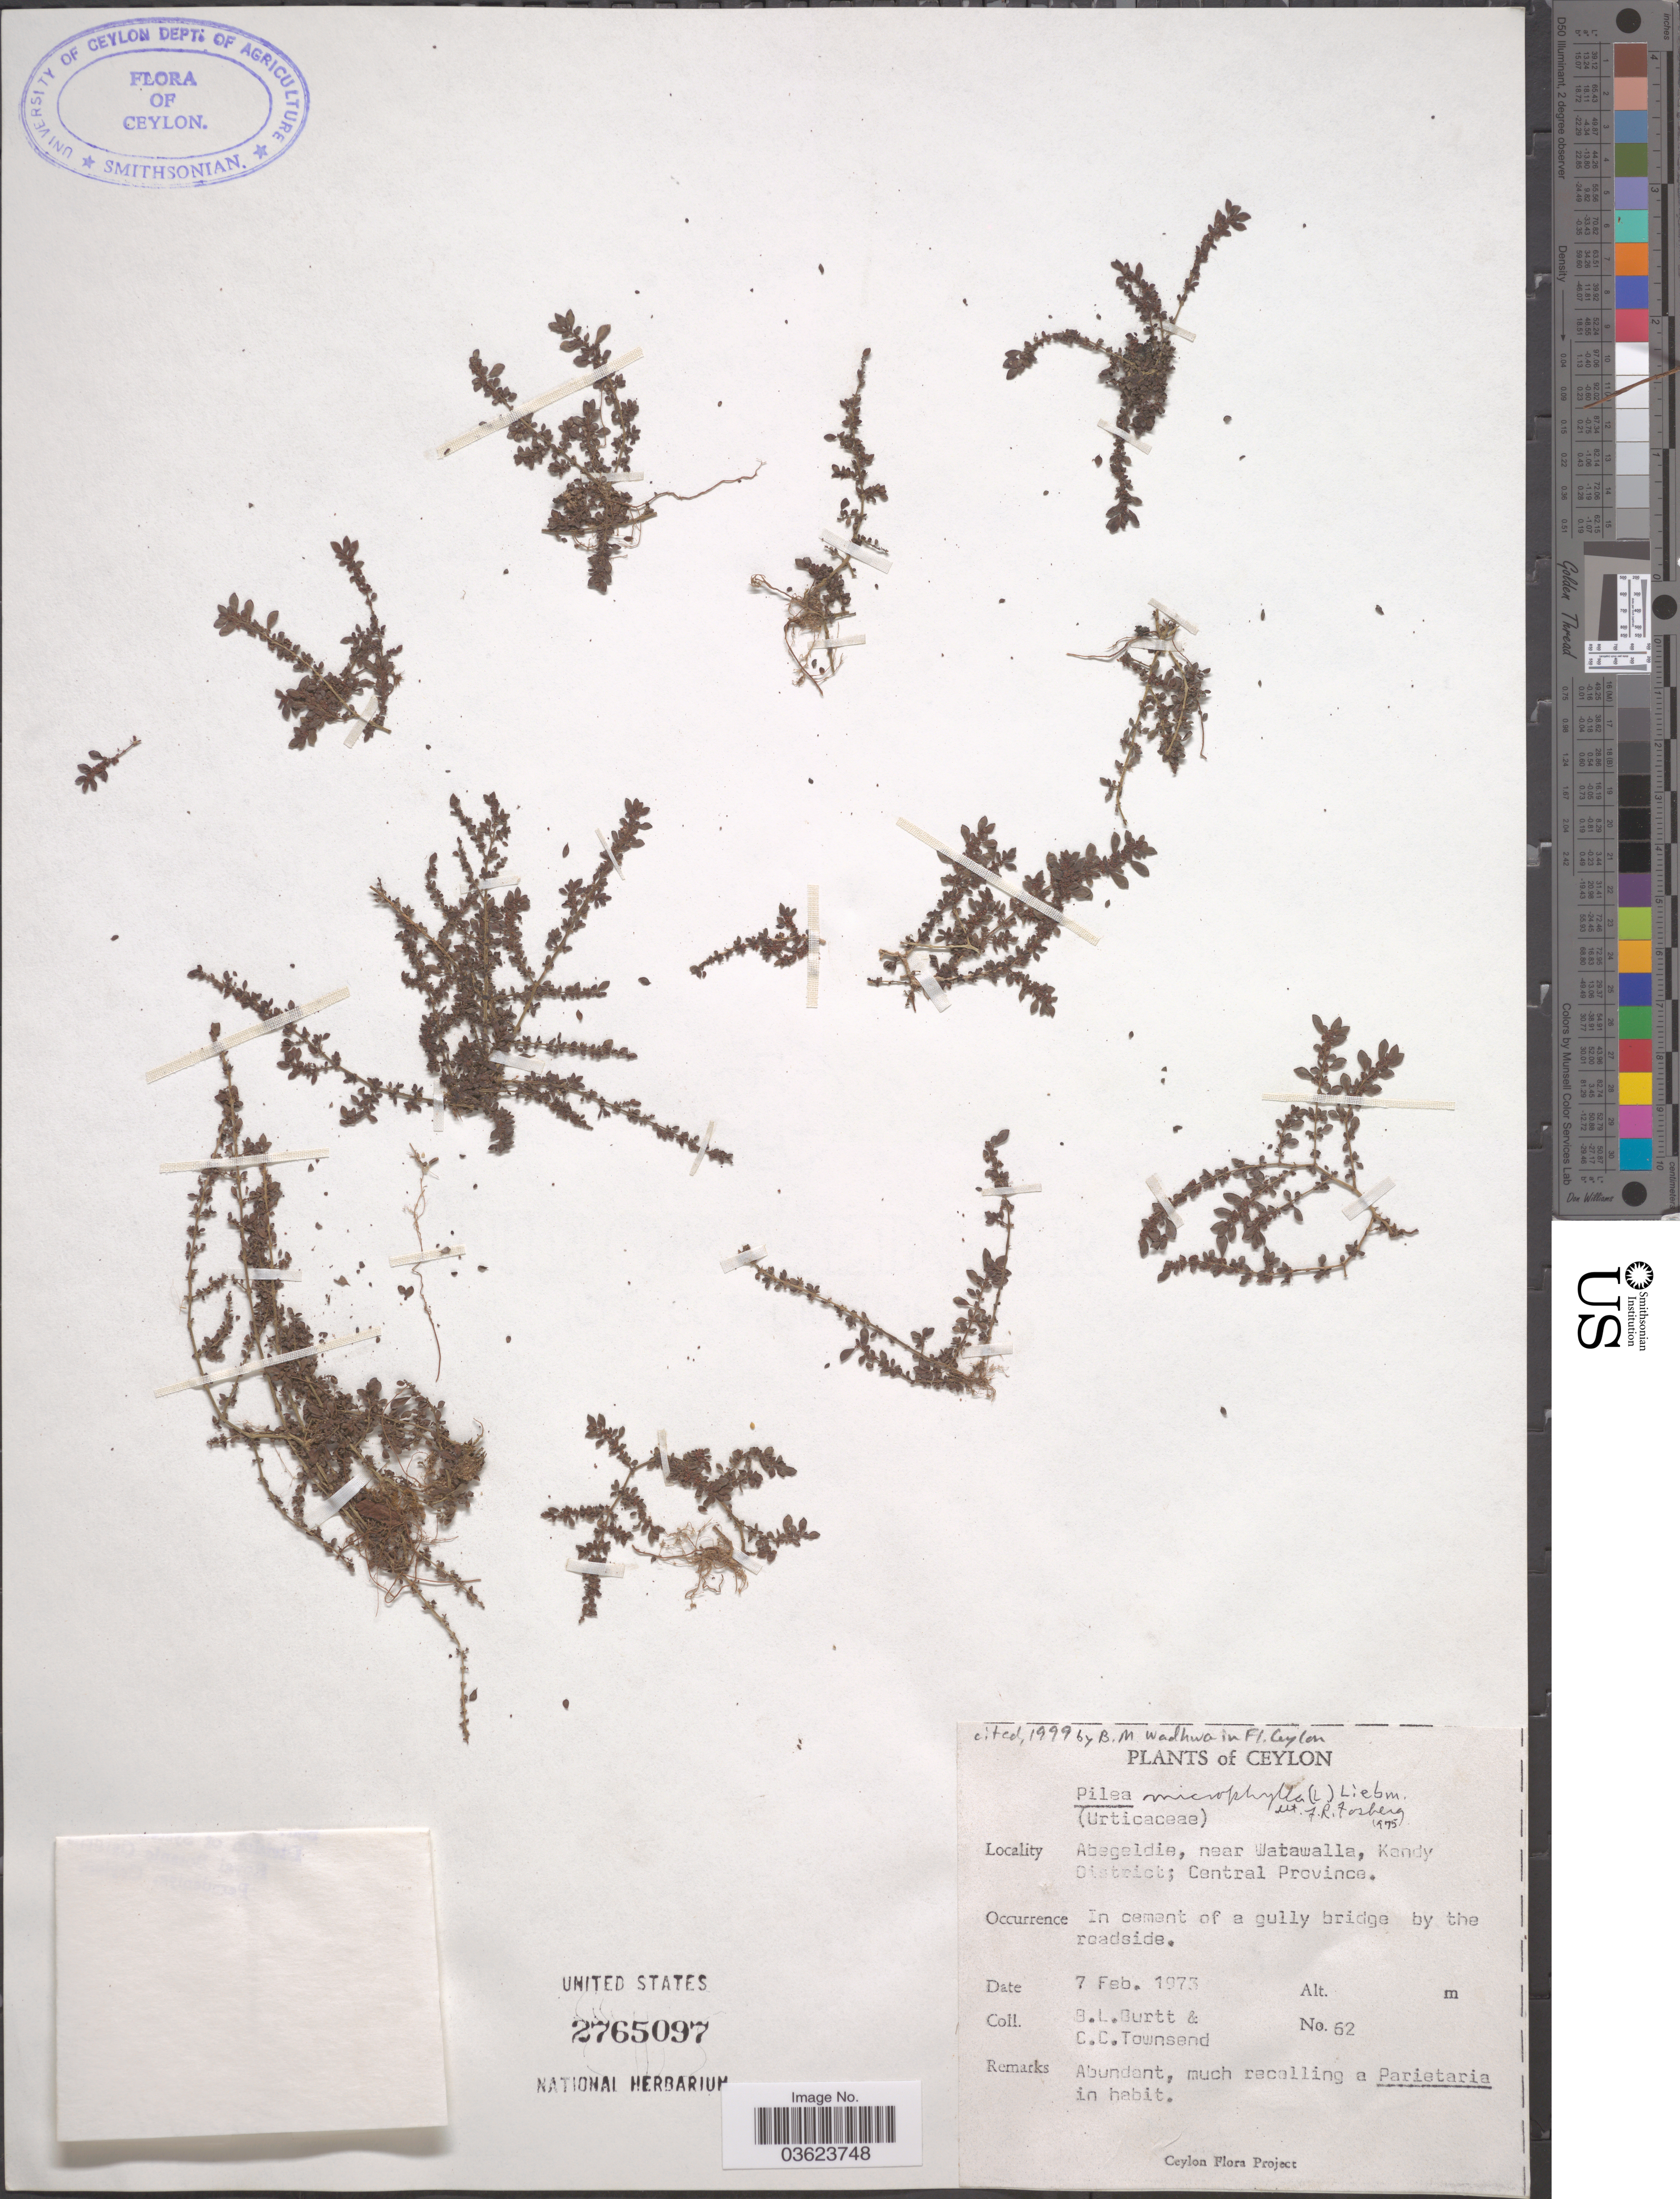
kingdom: Plantae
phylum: Tracheophyta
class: Magnoliopsida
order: Rosales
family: Urticaceae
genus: Pilea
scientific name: Pilea microphylla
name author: (L.) Liebm.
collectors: B. L. Burtt & C. C. Townsend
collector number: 62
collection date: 1973-02-07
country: Sri Lanka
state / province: Central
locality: Ceylon. Abegeldie, near Watawalla, Kandy District. In cement of a gully bridge by the roadside.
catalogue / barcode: US 2765097